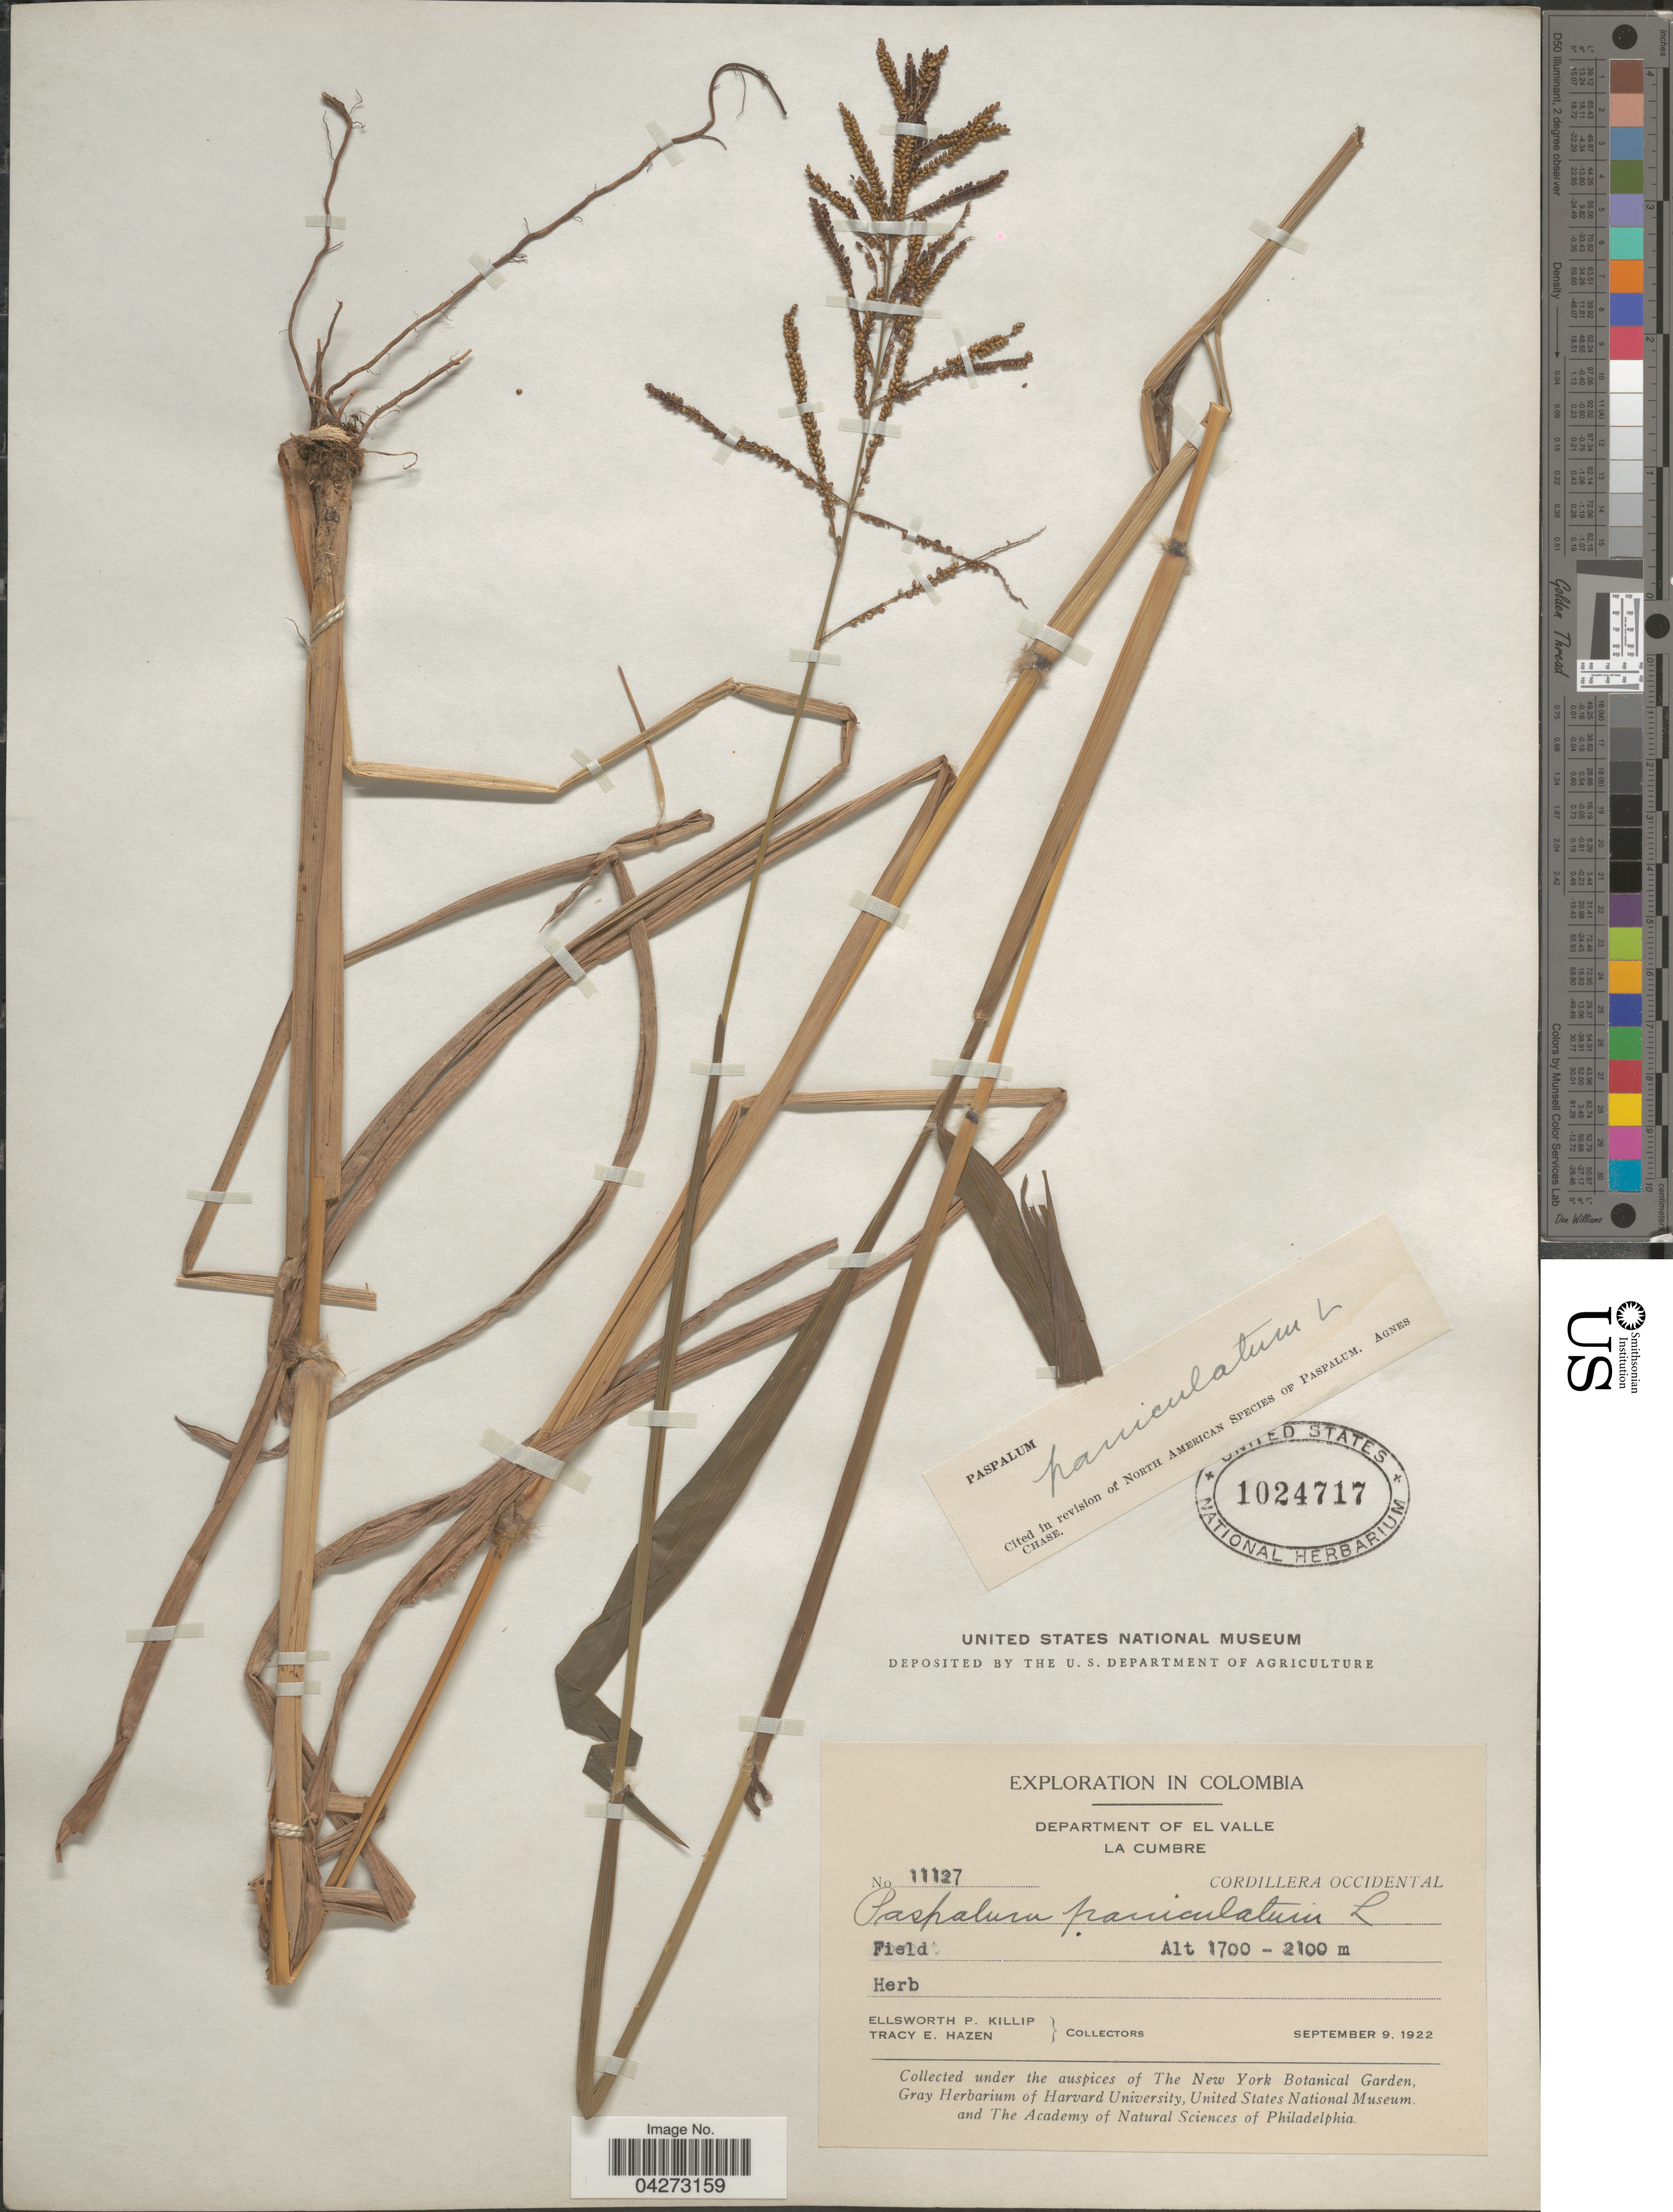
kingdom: Plantae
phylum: Tracheophyta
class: Liliopsida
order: Poales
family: Poaceae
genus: Paspalum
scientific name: Paspalum paniculatum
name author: L.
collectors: E. P. Killip & T. E. Hazen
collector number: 11127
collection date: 1922-09-09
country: Colombia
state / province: Valle del Cauca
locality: Exploration in Colombia. Department of El Valle. La Cumbre. Cordillera Occidental.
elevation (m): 1700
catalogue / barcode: US 1024717